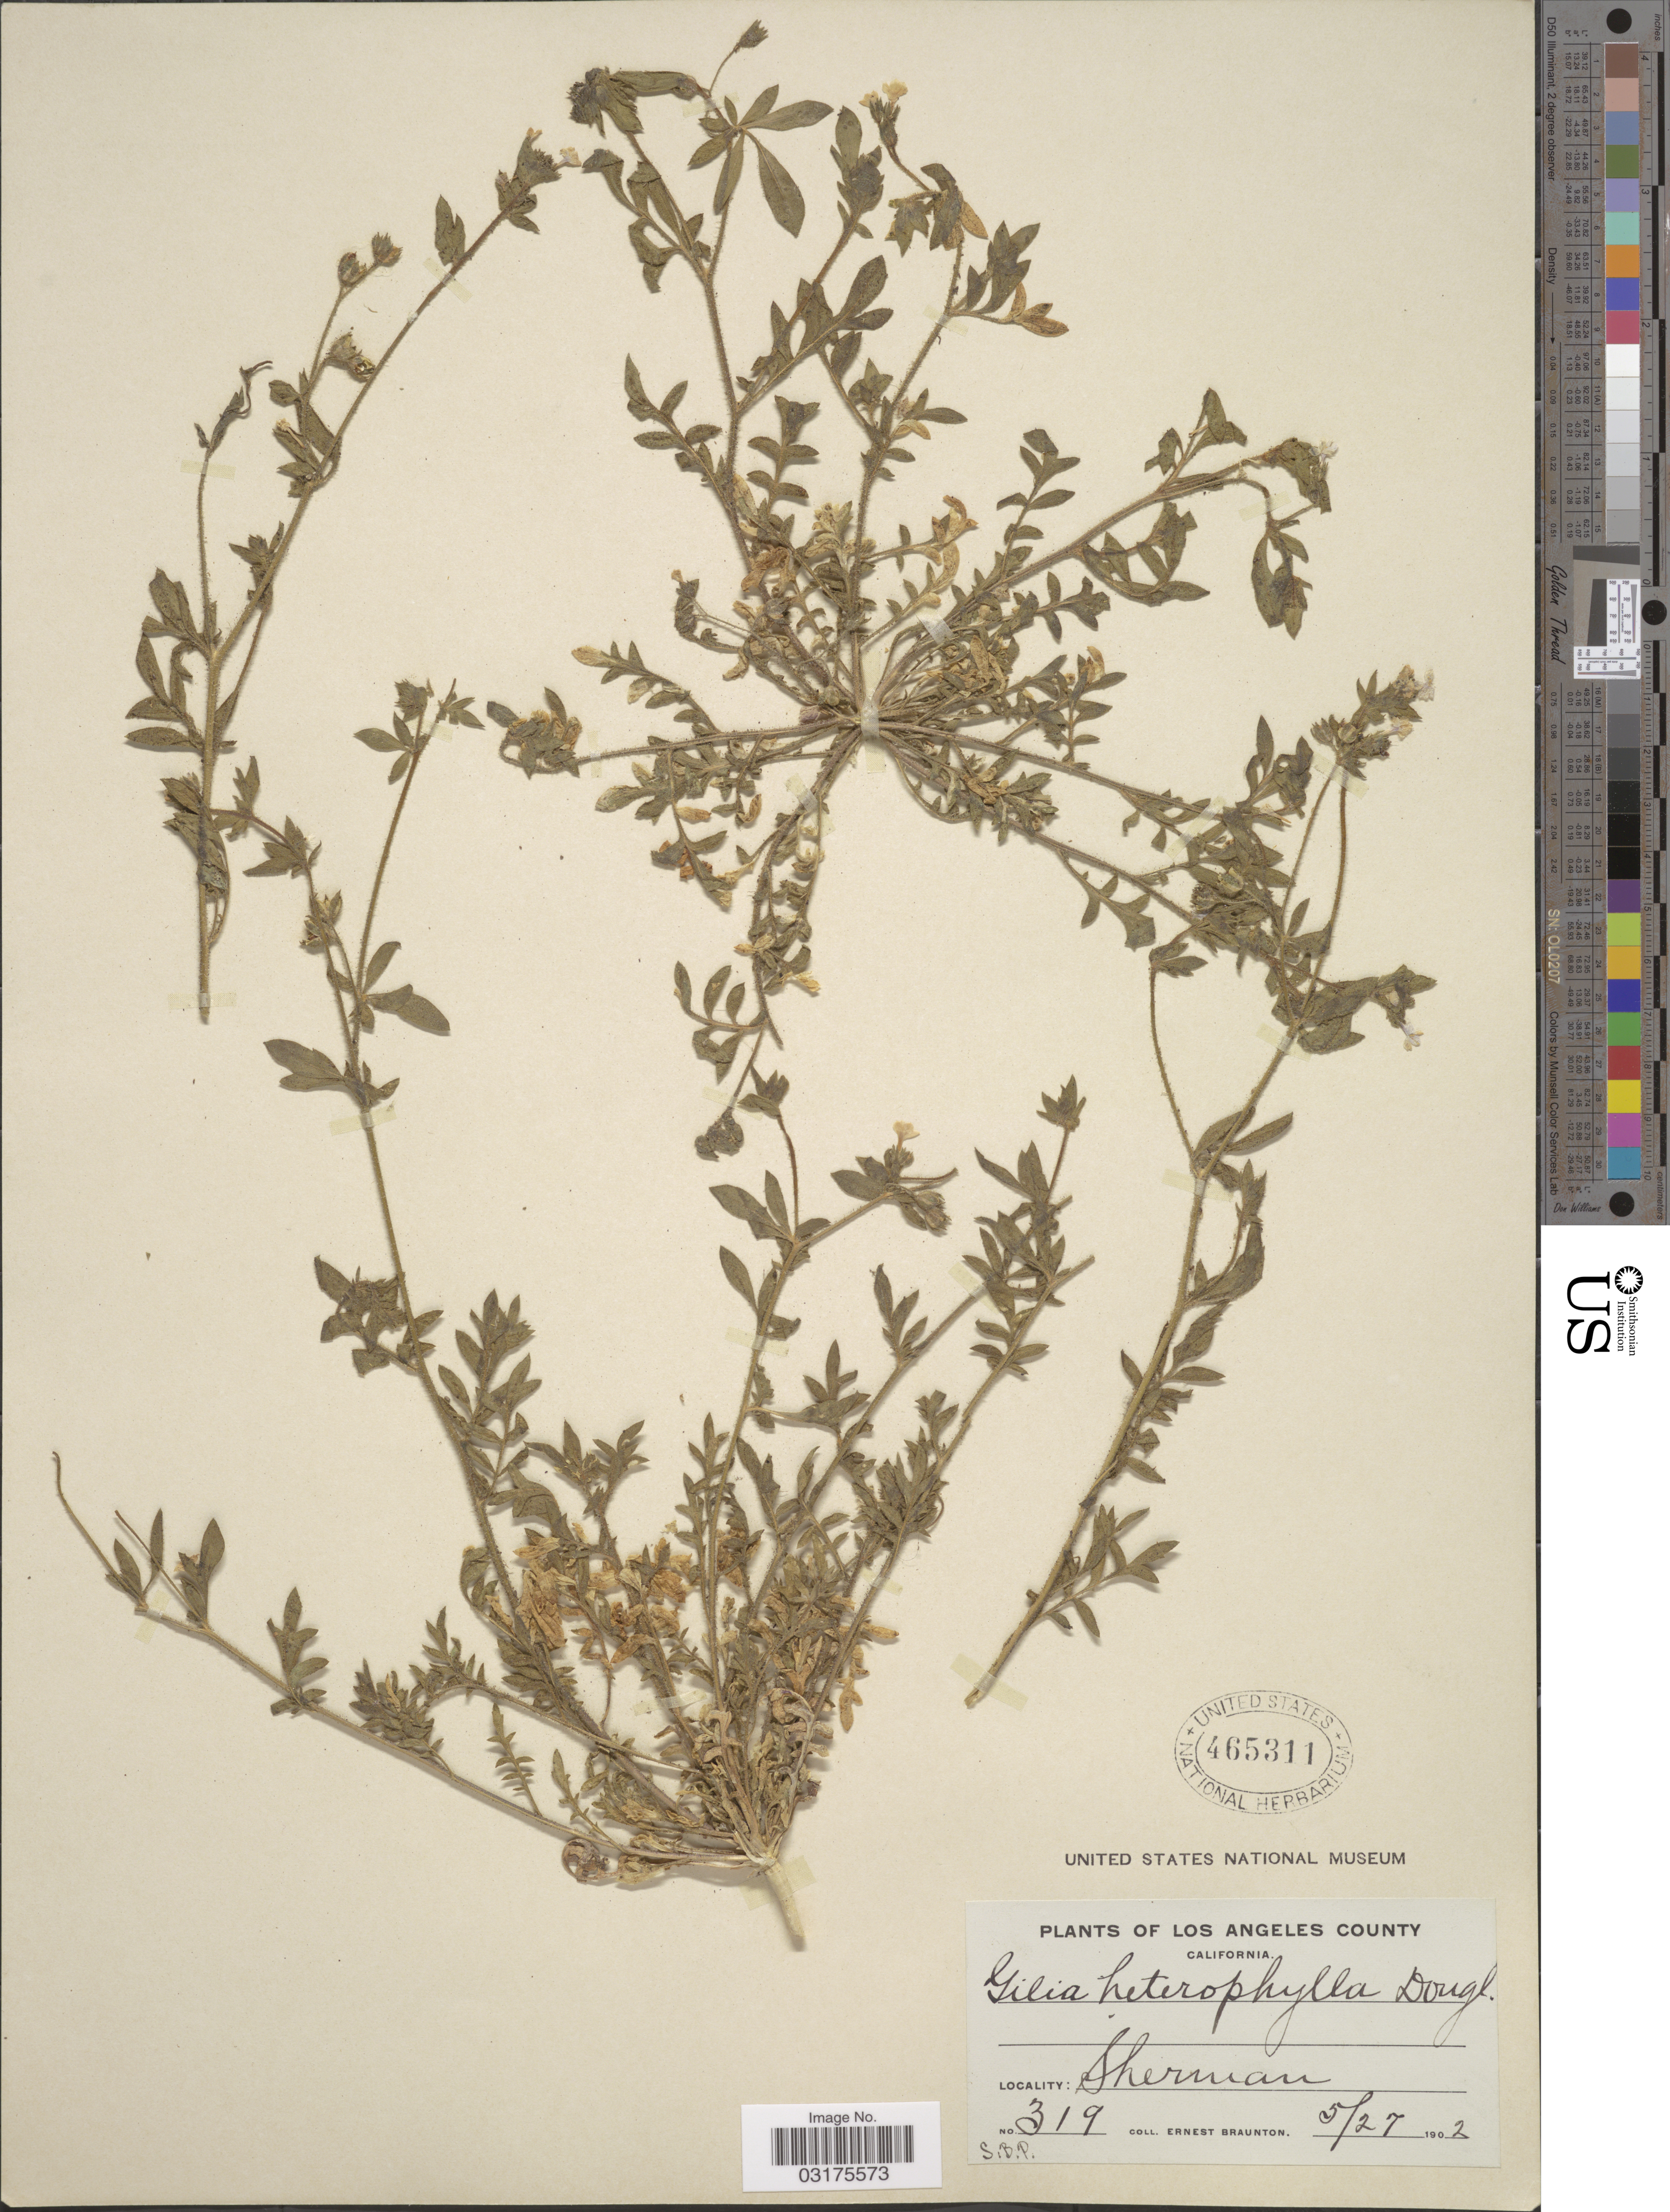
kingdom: Plantae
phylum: Tracheophyta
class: Magnoliopsida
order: Ericales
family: Polemoniaceae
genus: Allophyllum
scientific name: Allophyllum glutinosum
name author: (Benth.) A.D. Grant & V.E. Grant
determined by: Grant, A. D.; Grant, V. E.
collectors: E. Braunton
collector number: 319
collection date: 1902-05-27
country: United States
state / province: California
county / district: Los Angeles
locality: Los Angeles County, Sherman.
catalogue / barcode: US 465311